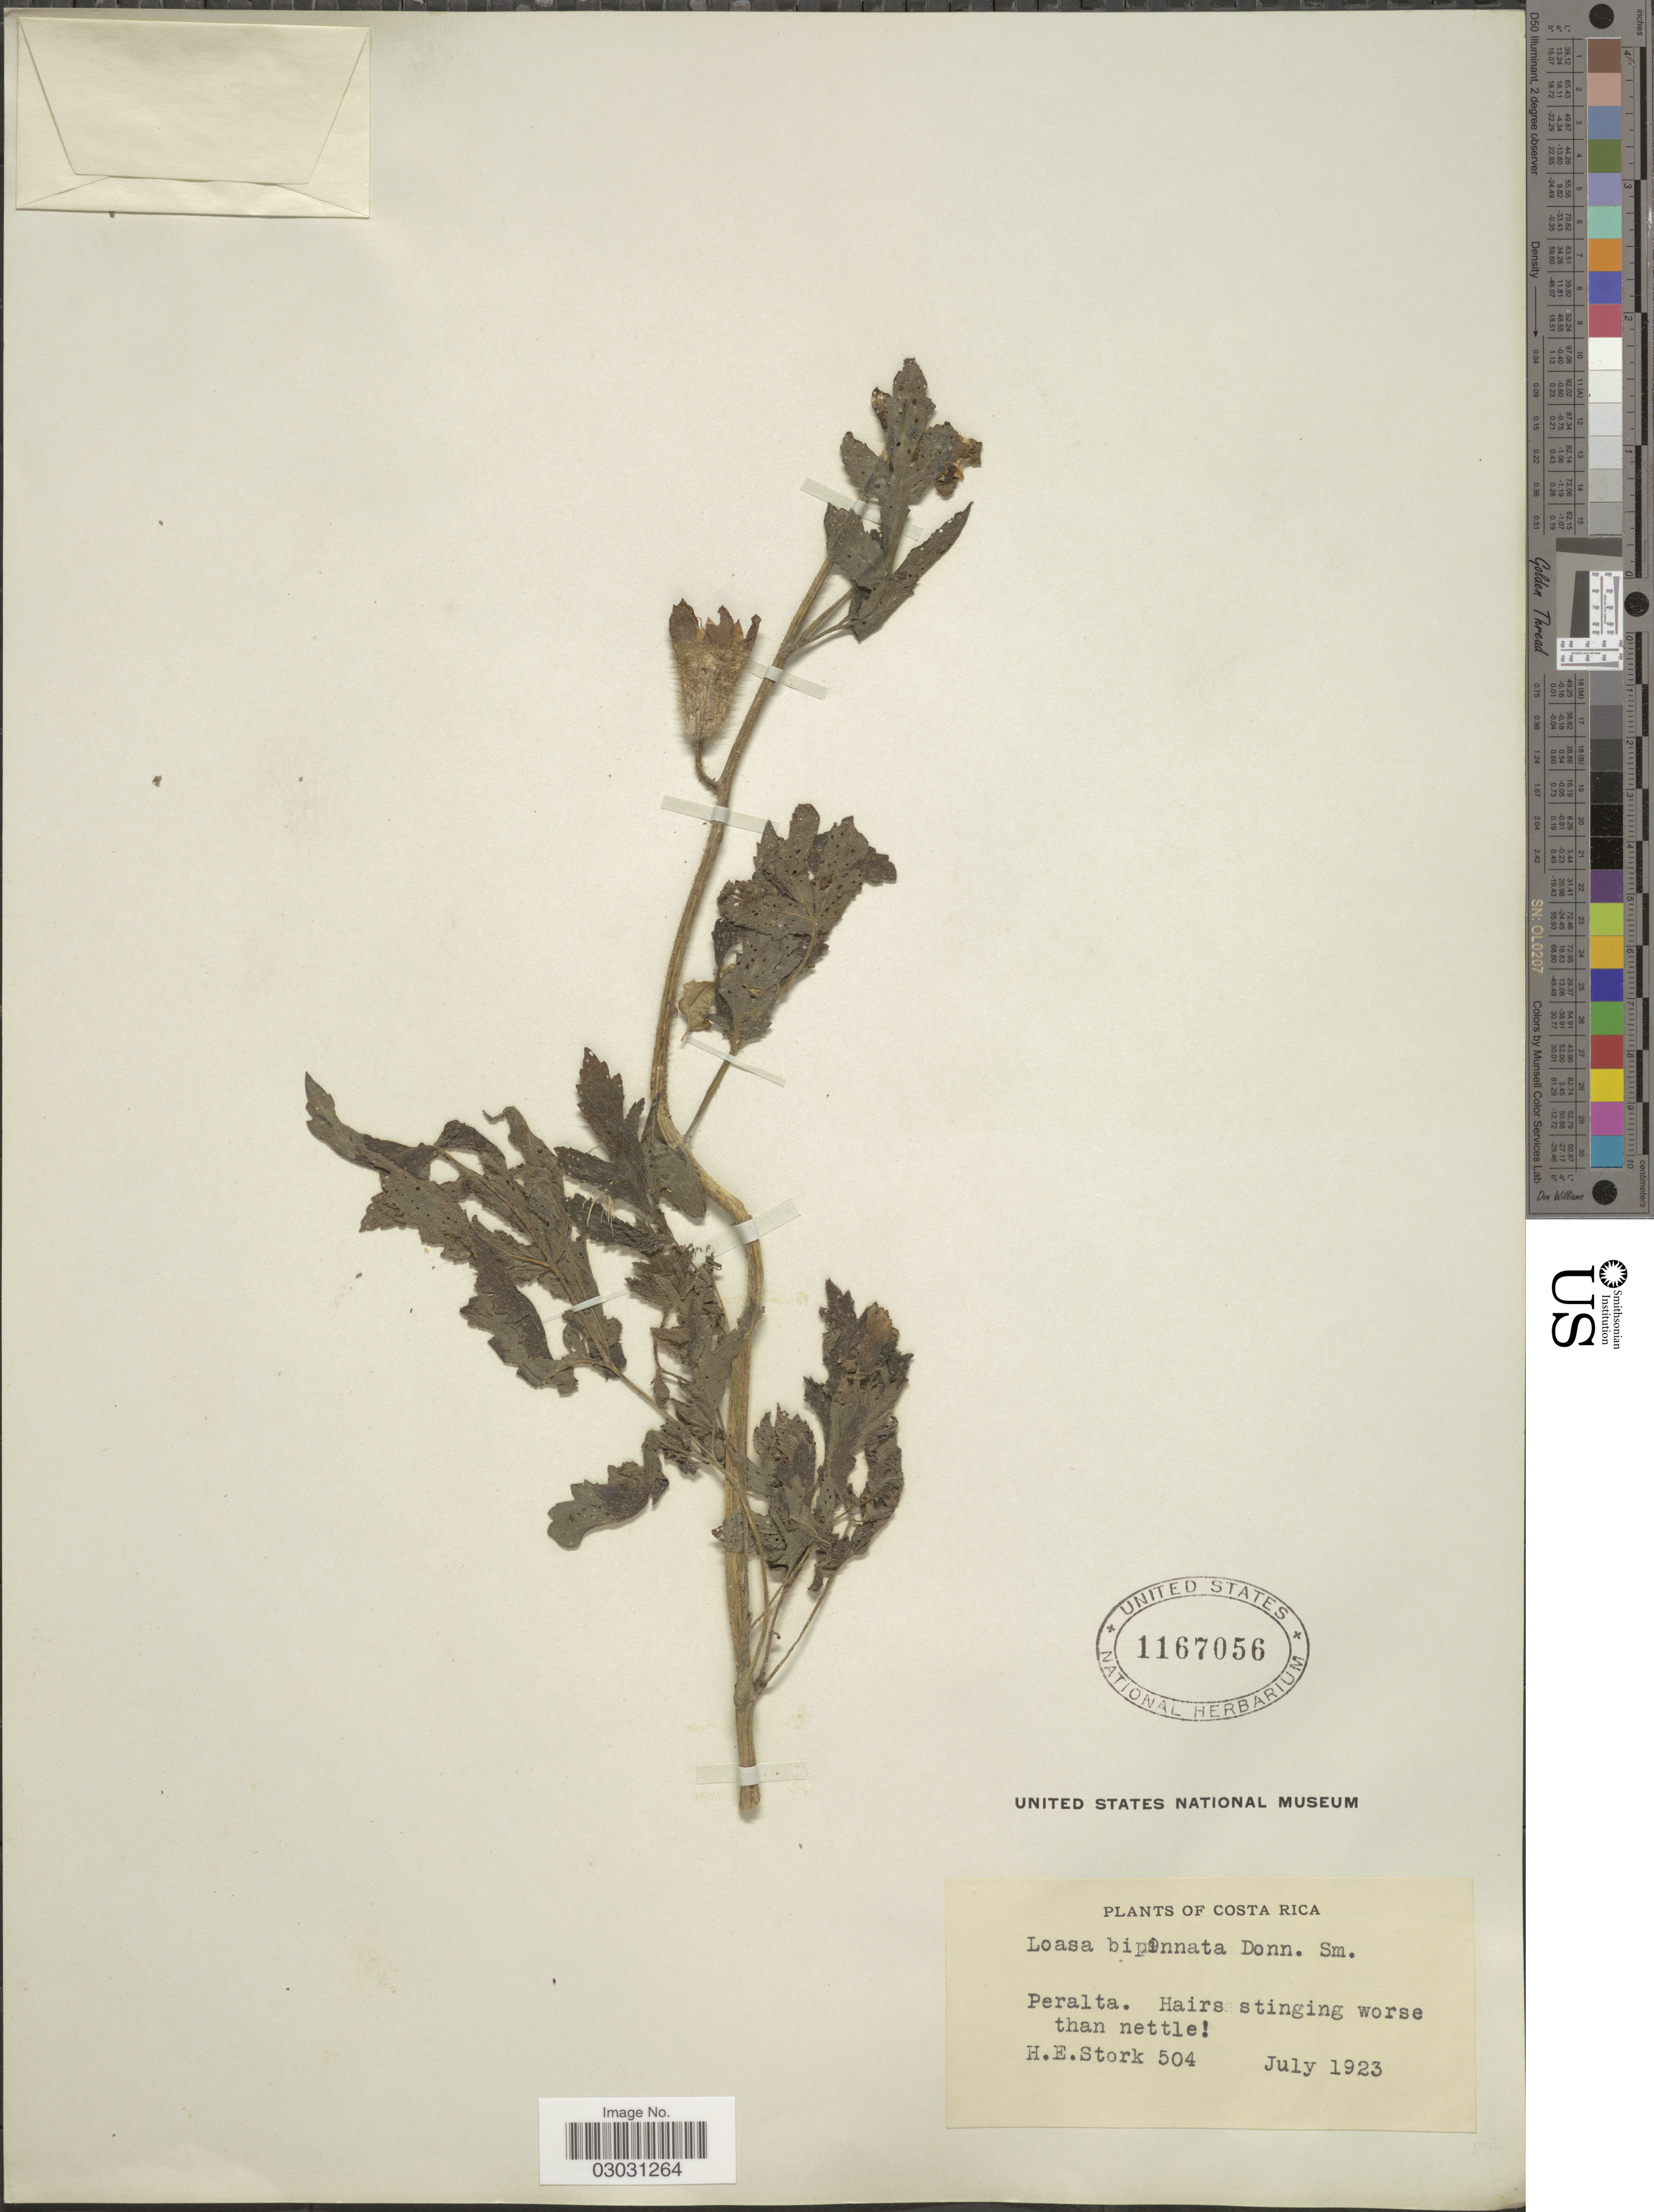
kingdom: Plantae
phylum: Tracheophyta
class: Magnoliopsida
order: Cornales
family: Loasaceae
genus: Nasa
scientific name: Nasa triphylla subsp. rudis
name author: (Benth.) Weigend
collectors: H. E. Stork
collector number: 504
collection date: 1923-07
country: Costa Rica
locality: Peralta.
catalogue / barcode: US 1167056